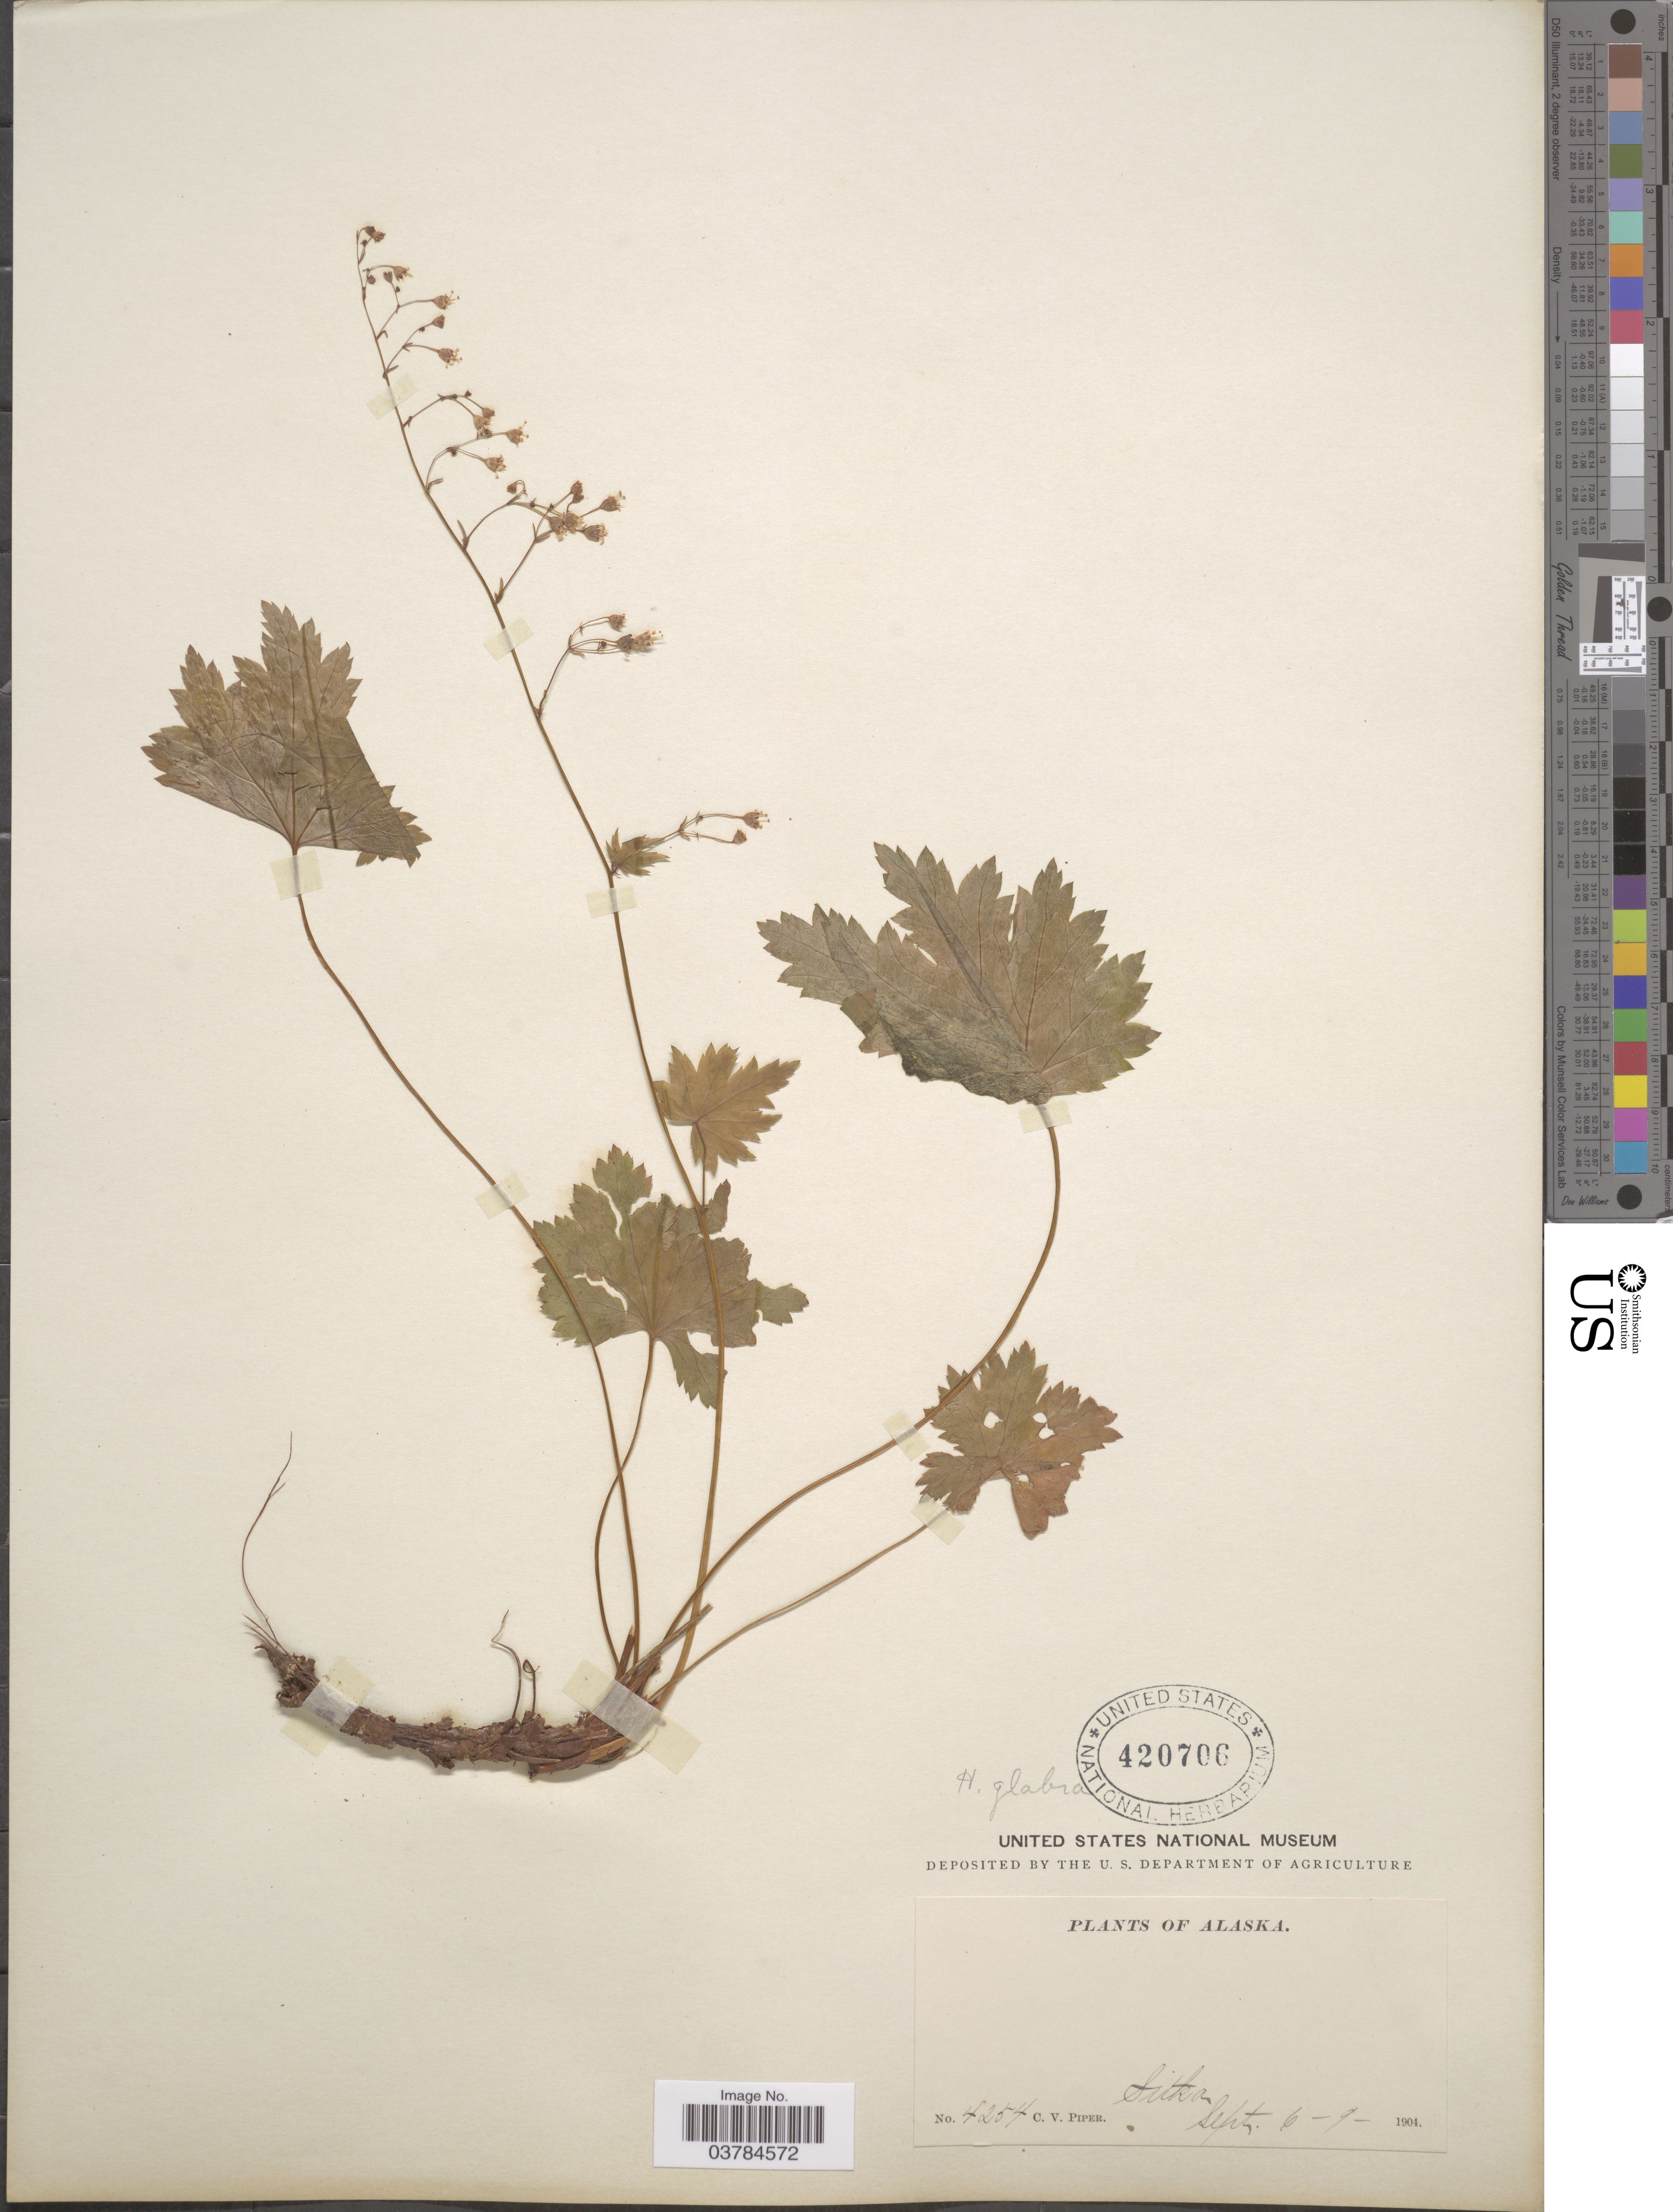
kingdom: Plantae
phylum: Tracheophyta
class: Magnoliopsida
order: Saxifragales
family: Saxifragaceae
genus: Heuchera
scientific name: Heuchera glabra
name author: Willd. ex Roem. & Schult.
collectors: C. V. Piper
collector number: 4254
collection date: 1904-09-06/1904-09-09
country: United States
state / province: Alaska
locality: Sitka.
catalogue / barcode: US 420706